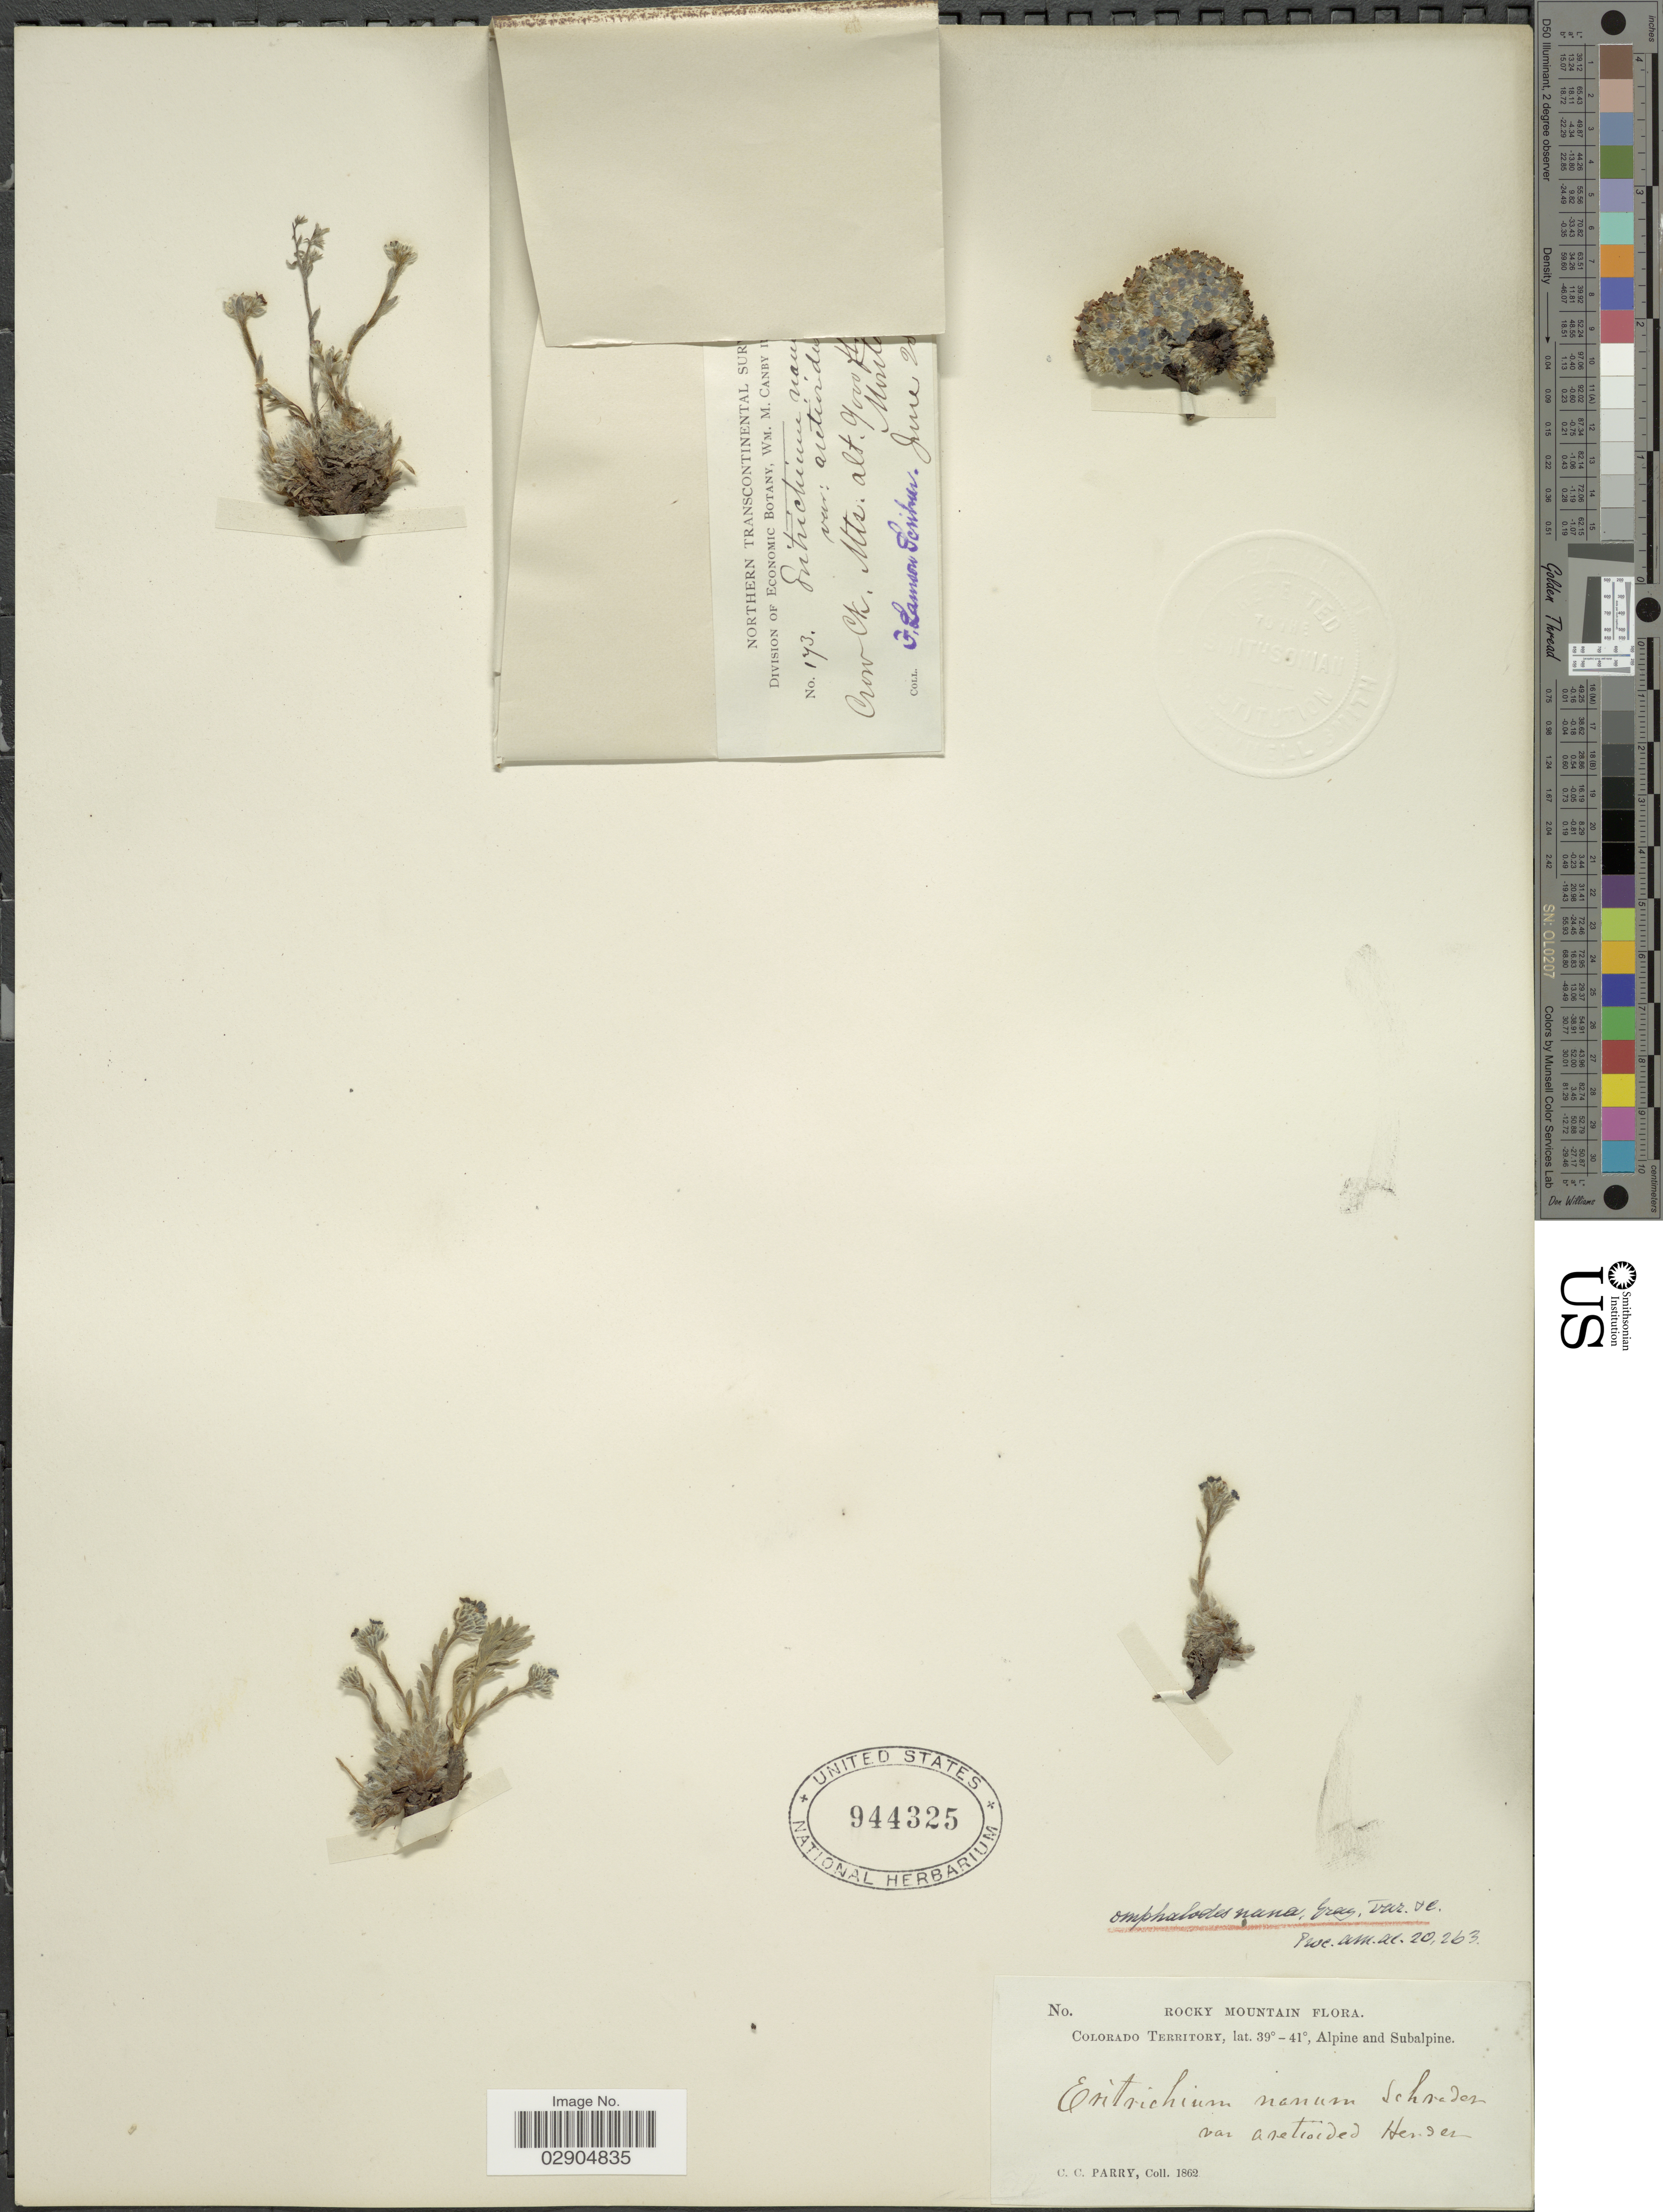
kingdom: Plantae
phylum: Tracheophyta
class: Magnoliopsida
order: Boraginales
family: Boraginaceae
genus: Eritrichium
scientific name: Eritrichium elongatum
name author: (Rydb.) W. Wight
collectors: C. C. Parry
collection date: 1862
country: United States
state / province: Colorado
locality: Colorado Territory, Alpine and Subalpine.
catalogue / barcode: US 944325